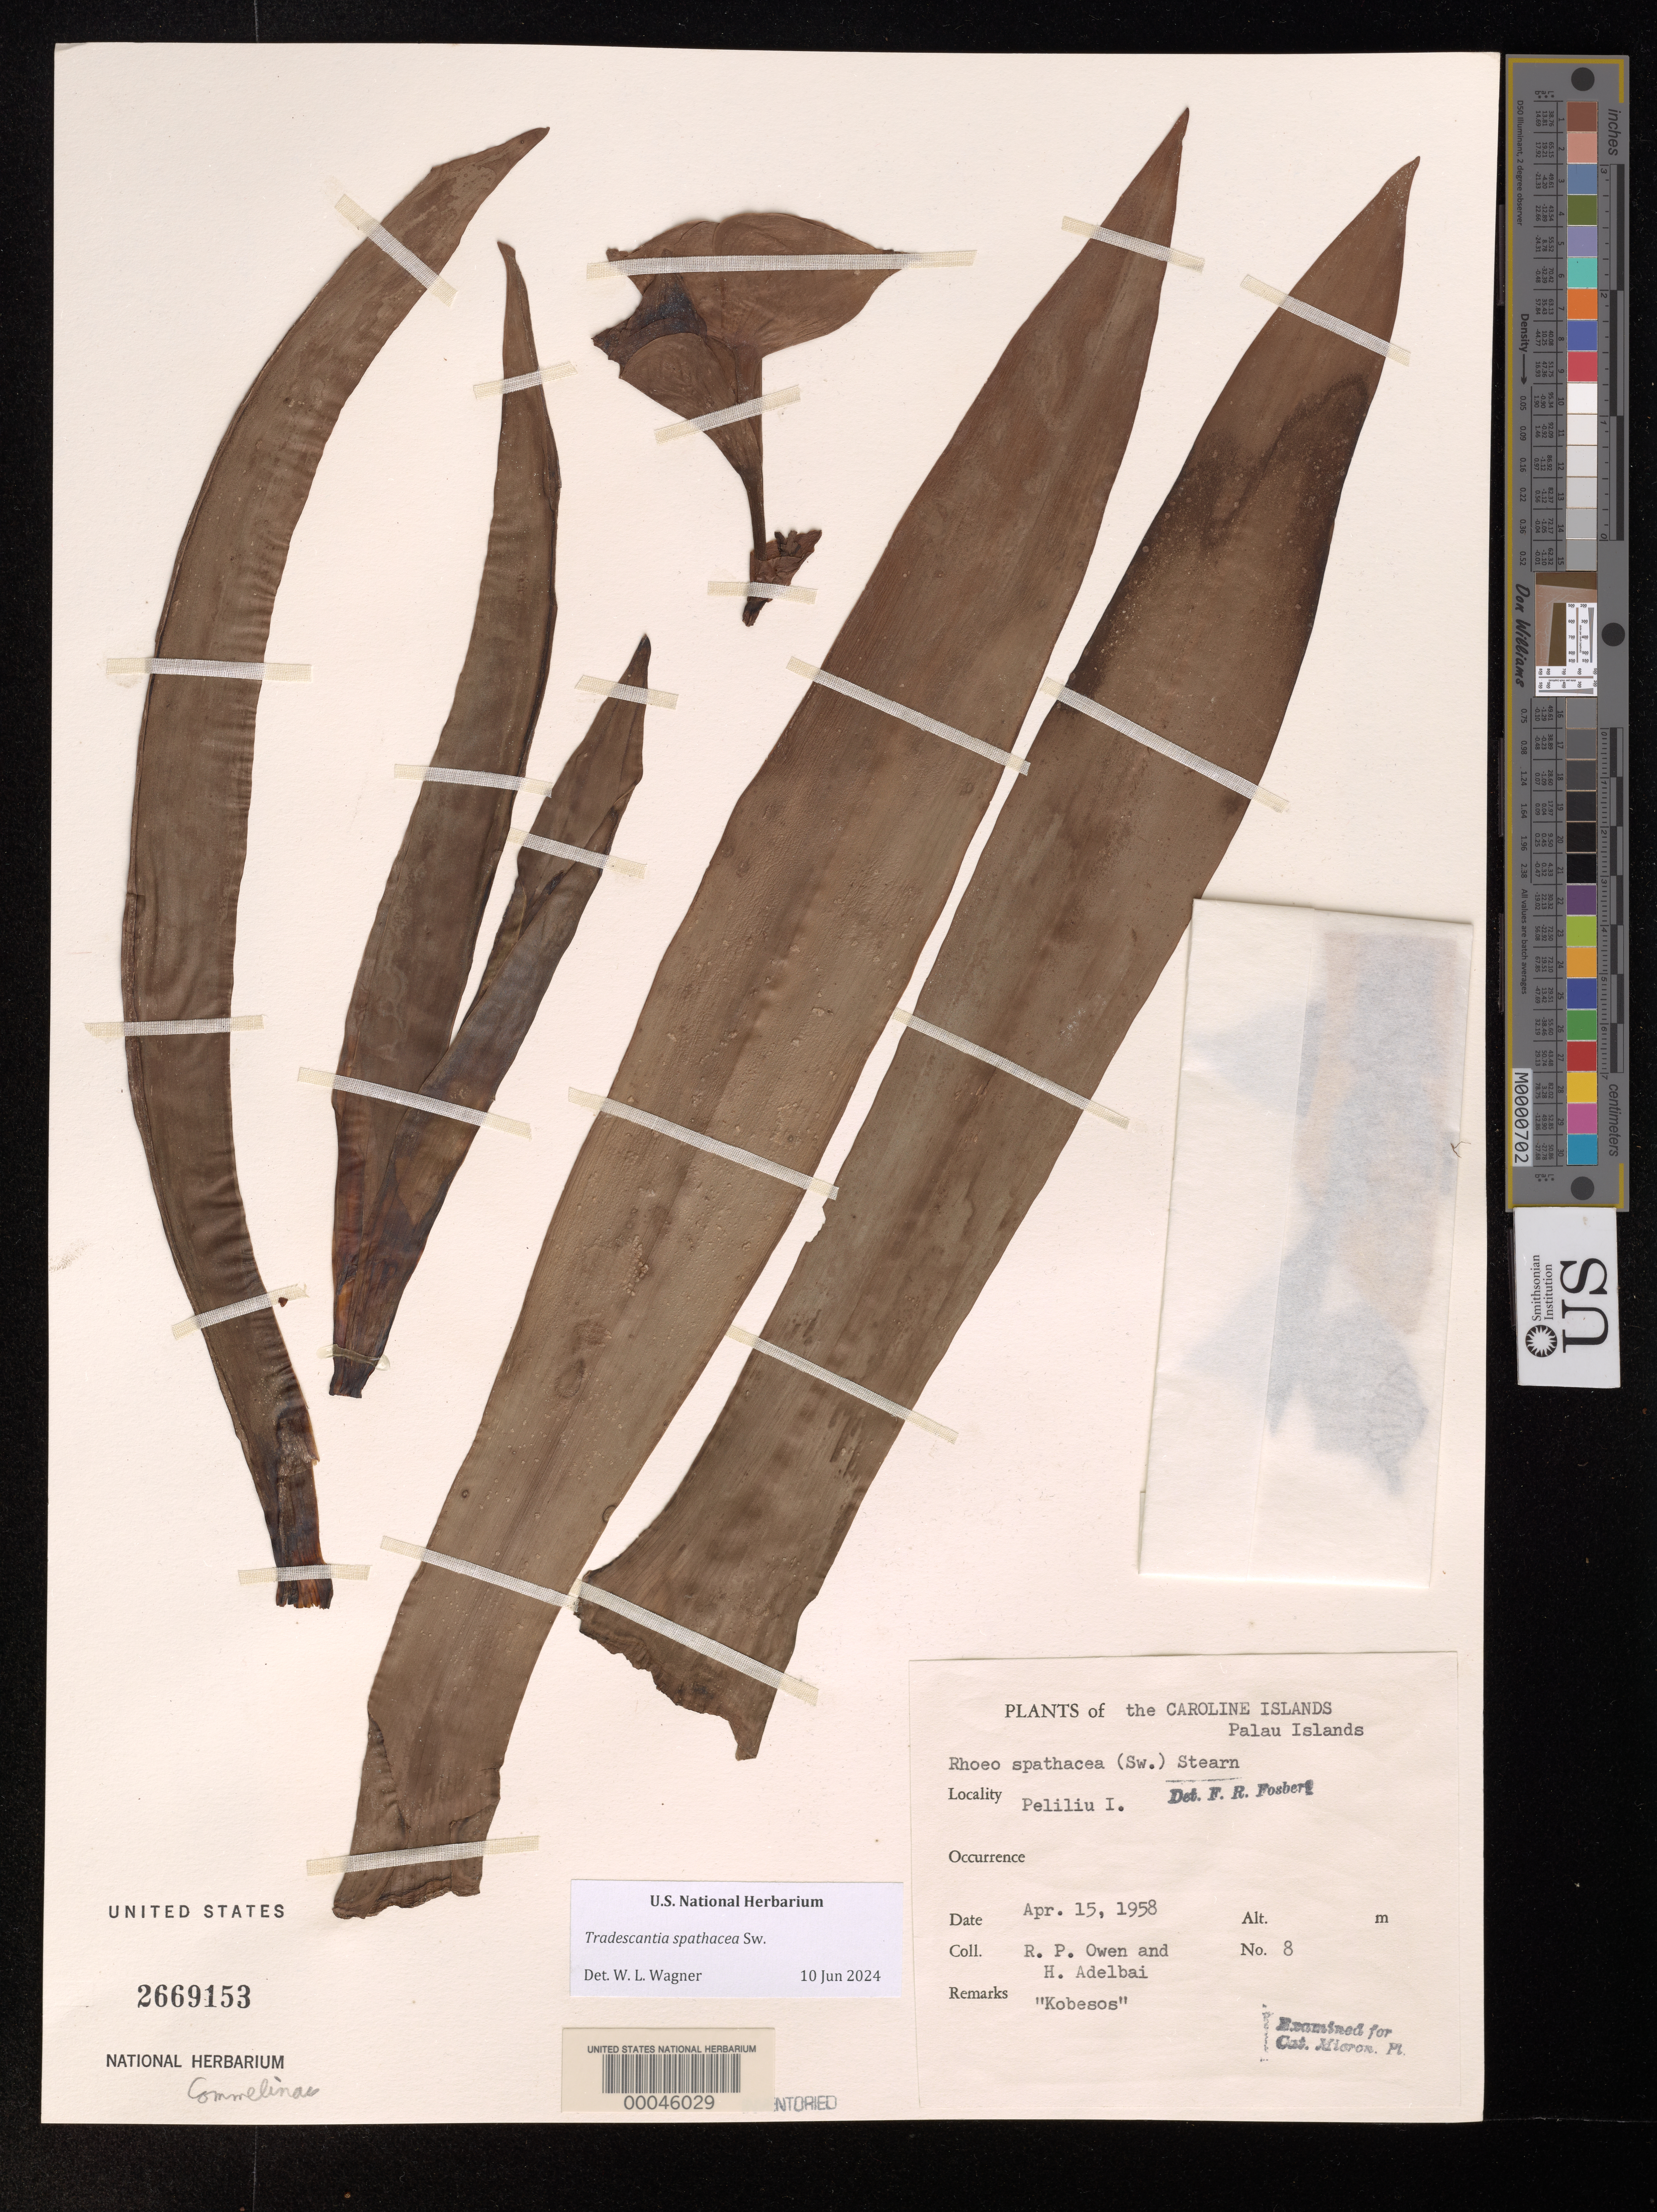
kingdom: Plantae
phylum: Tracheophyta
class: Liliopsida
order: Commelinales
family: Commelinaceae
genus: Tradescantia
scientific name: Tradescantia spathacea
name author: Sw.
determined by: Wagner, W. L., (BOT), Smithsonian Institution - National Museum of Natural History (UNITED STATES)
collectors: R. Owen & H. Adelbai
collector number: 8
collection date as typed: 15 Apr 1958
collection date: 1958-04-15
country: Palau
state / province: Peliliu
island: Beliliou [Peleliu]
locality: Peliliu island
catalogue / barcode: US 2669153